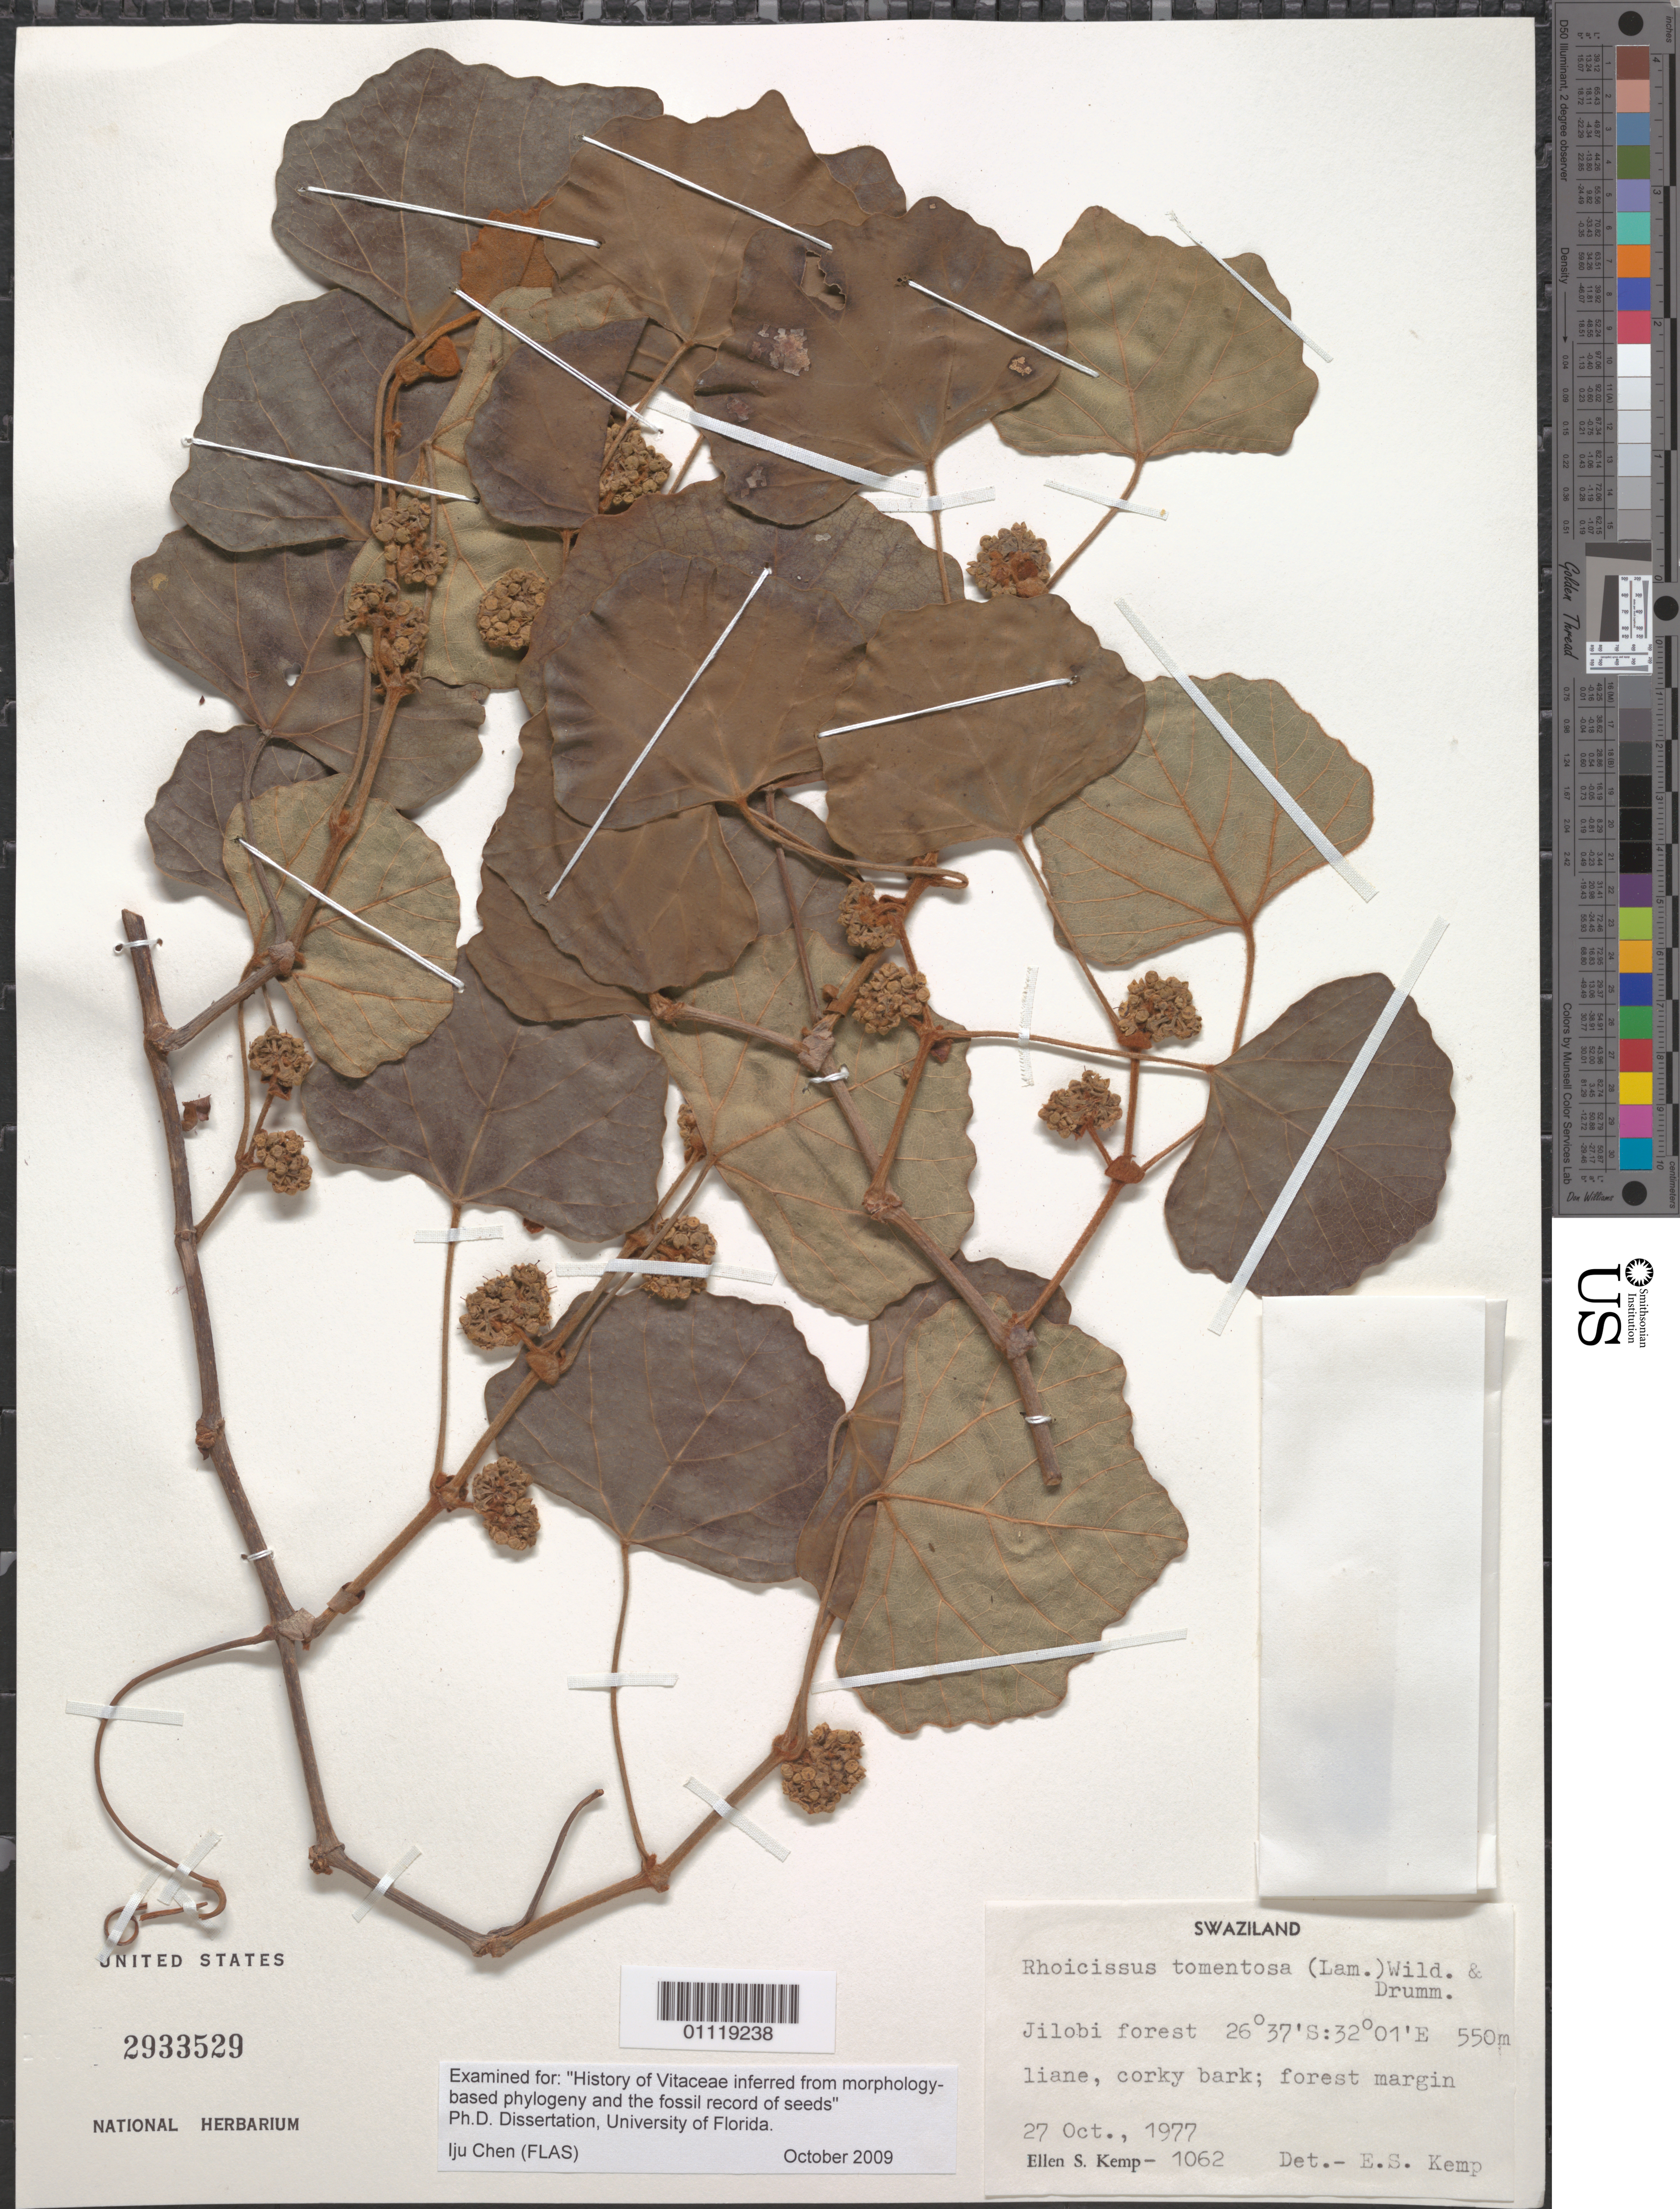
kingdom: Plantae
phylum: Tracheophyta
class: Magnoliopsida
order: Vitales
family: Vitaceae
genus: Rhoicissus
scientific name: Rhoicissus tomentosa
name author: (Lam.) Wild & R.B. Drumm.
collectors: E. S. Kemp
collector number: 1062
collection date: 1977-10-27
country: Eswatini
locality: Jilobi forest.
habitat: Liane, corky bark, forest margin.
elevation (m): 550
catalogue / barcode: US 2933529